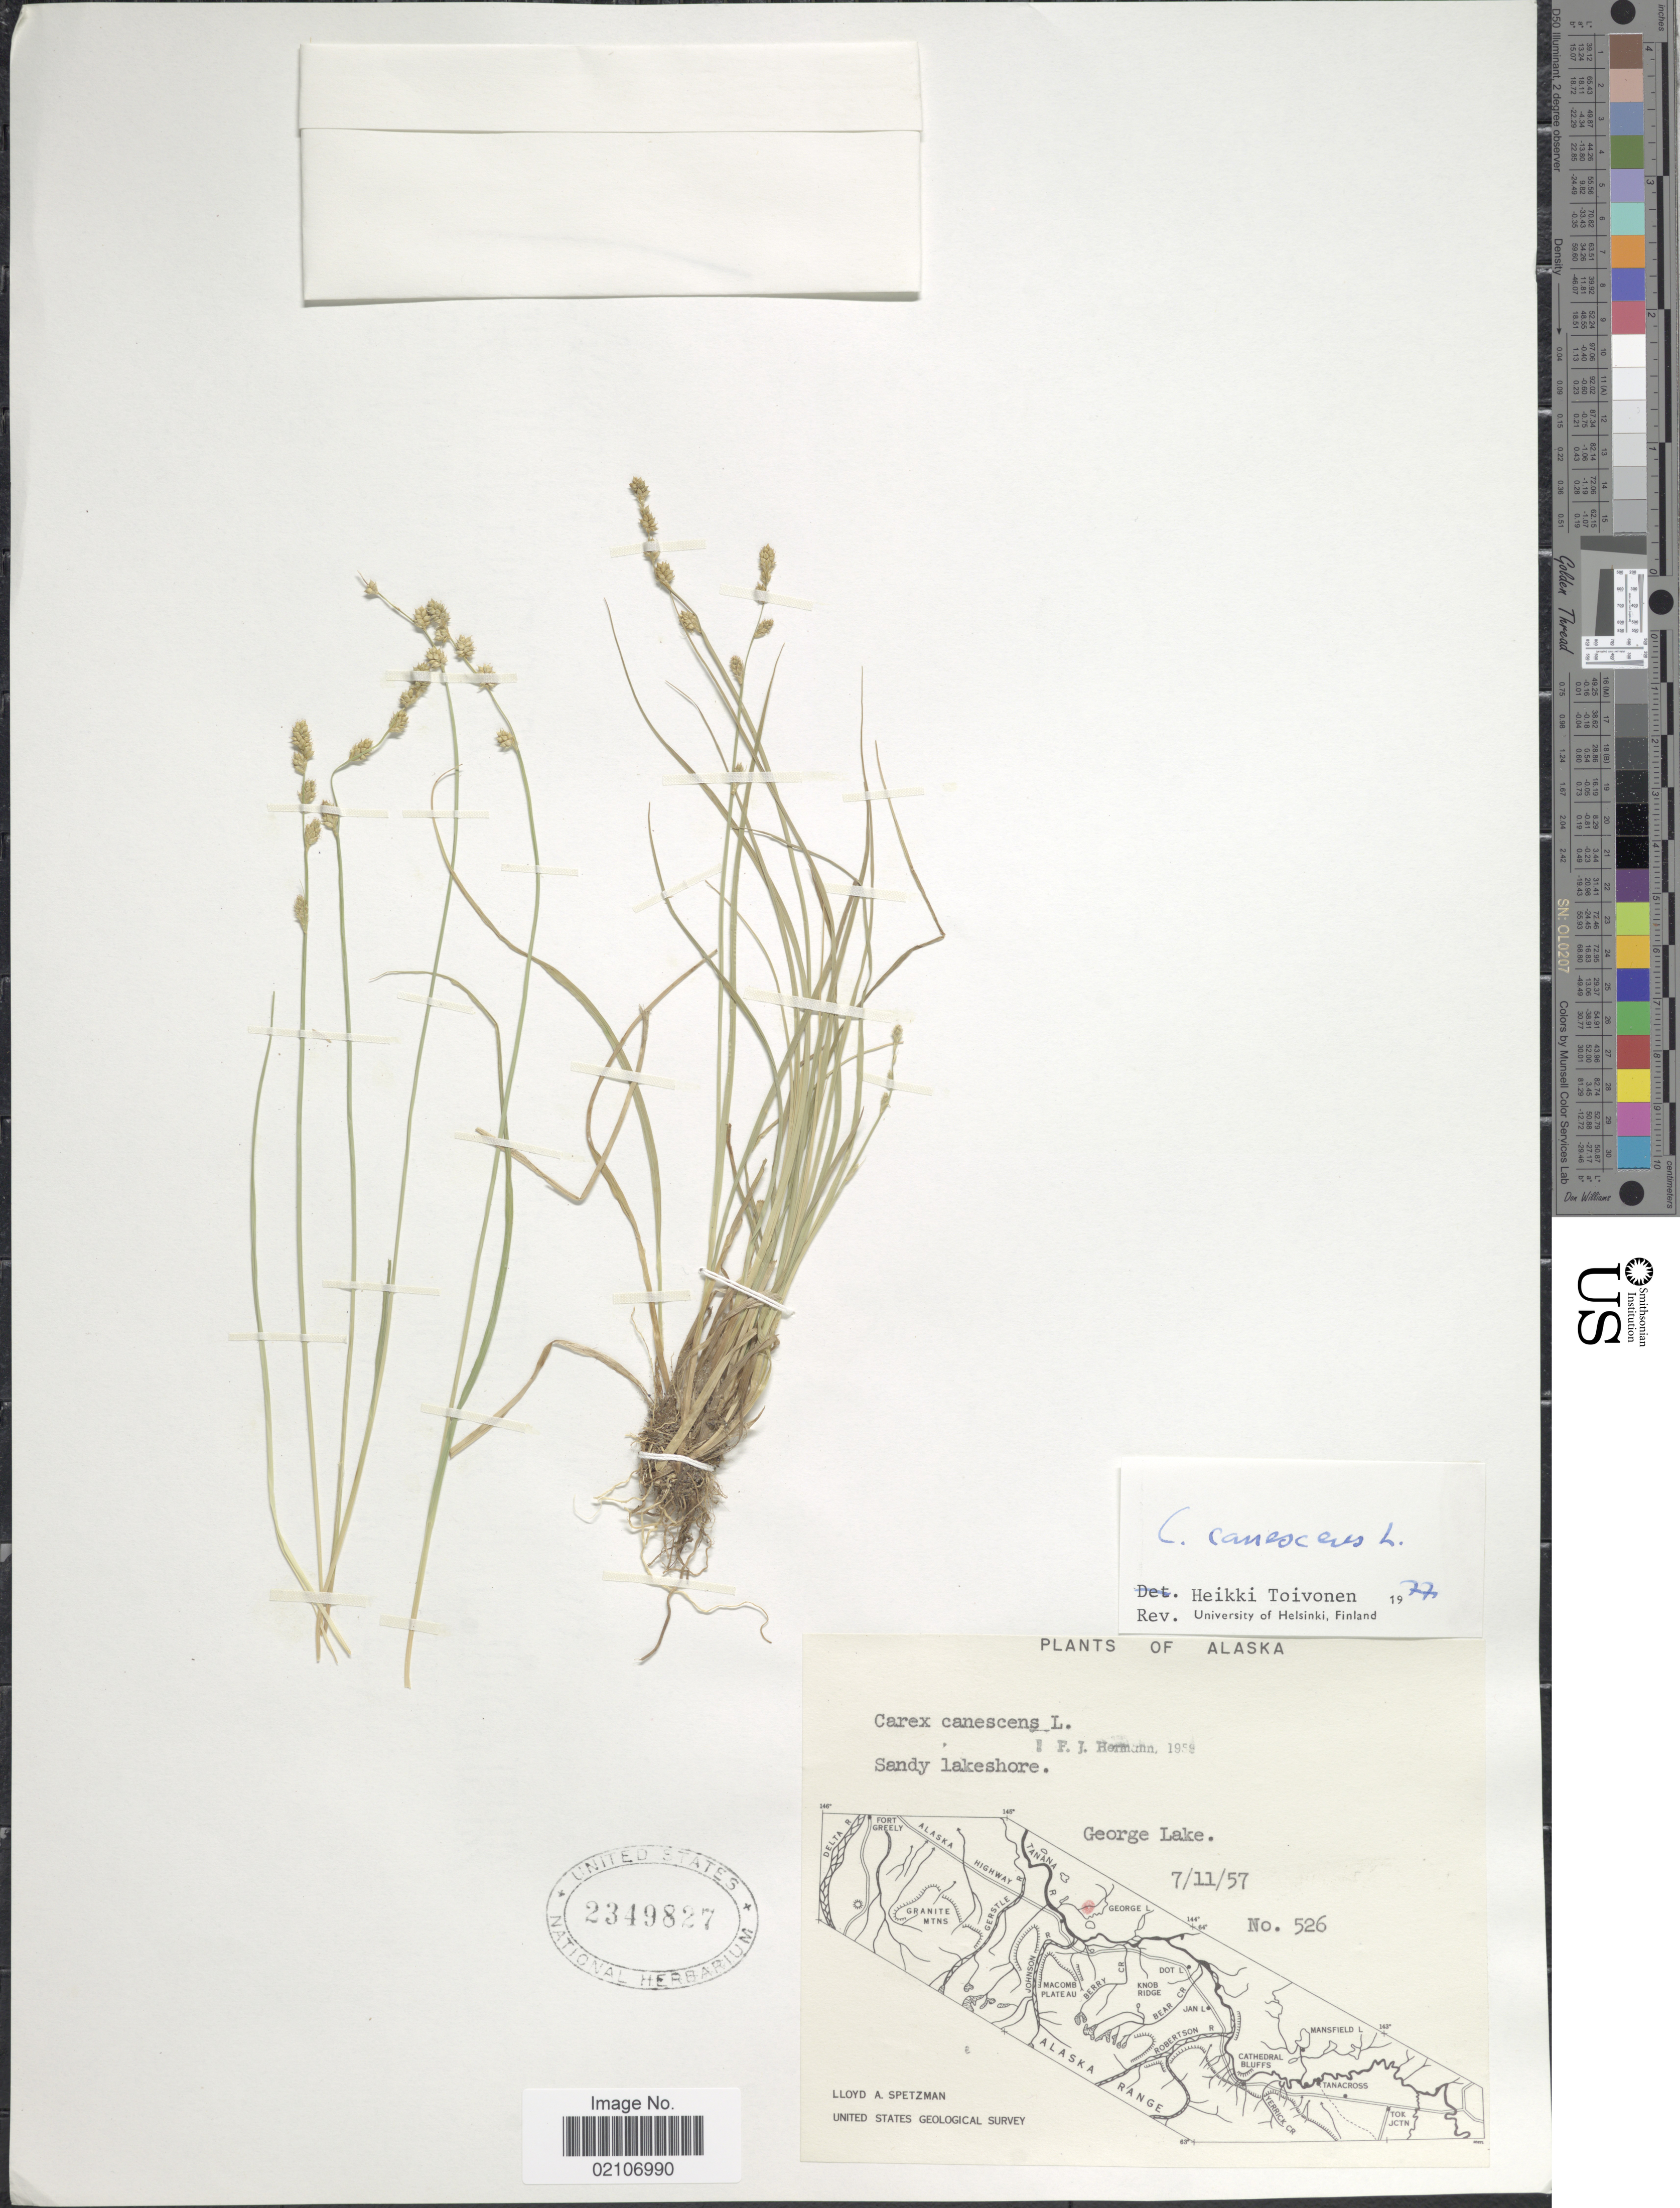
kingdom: Plantae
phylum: Tracheophyta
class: Liliopsida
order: Poales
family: Cyperaceae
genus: Carex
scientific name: Carex canescens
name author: L.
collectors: L. Spetzman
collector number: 526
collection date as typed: Transcribed d/m/y: 11/7/57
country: United States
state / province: Alaska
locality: George Lake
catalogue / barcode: US 2349827